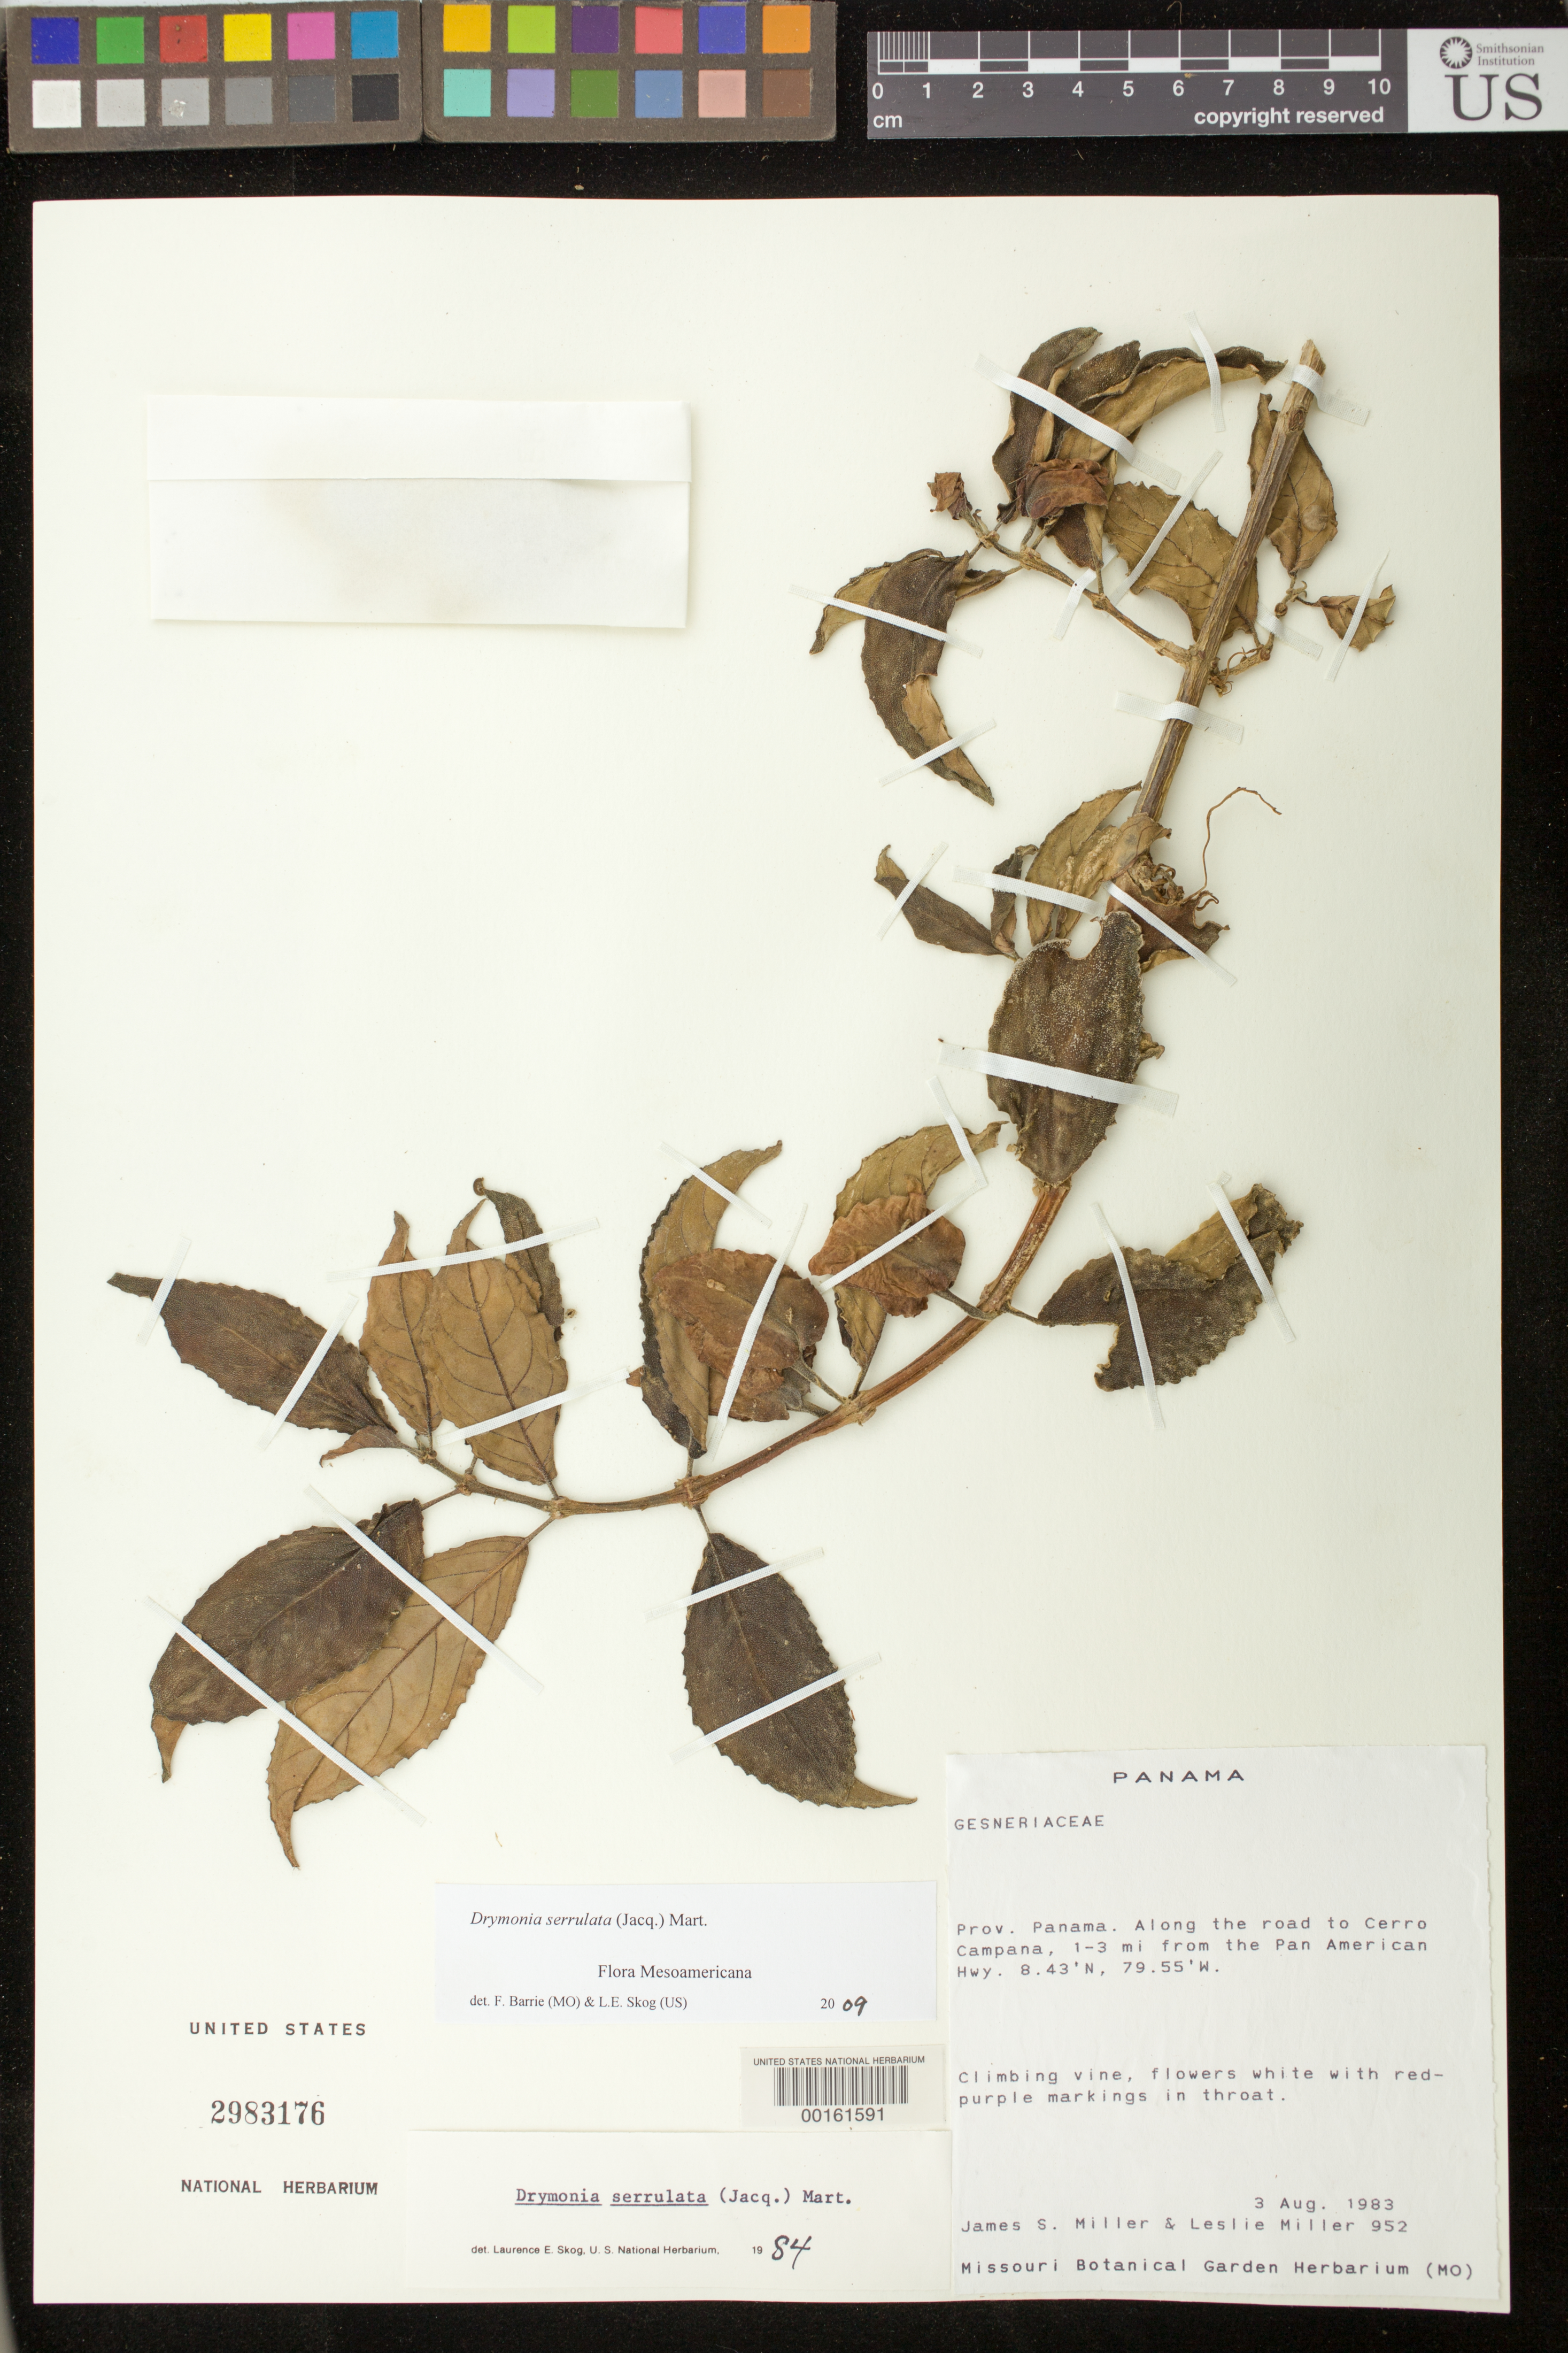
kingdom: Plantae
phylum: Tracheophyta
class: Magnoliopsida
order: Lamiales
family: Gesneriaceae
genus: Drymonia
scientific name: Drymonia serrulata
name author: (Jacq.) Mart.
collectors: J. S. Miller & L. Miller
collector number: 952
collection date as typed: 03 Aug 1983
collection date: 1983-08-03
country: Panama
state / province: Panamá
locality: Along road to Cerro Campana, 1-3 mi from the Pan American hwy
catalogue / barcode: US 2983176